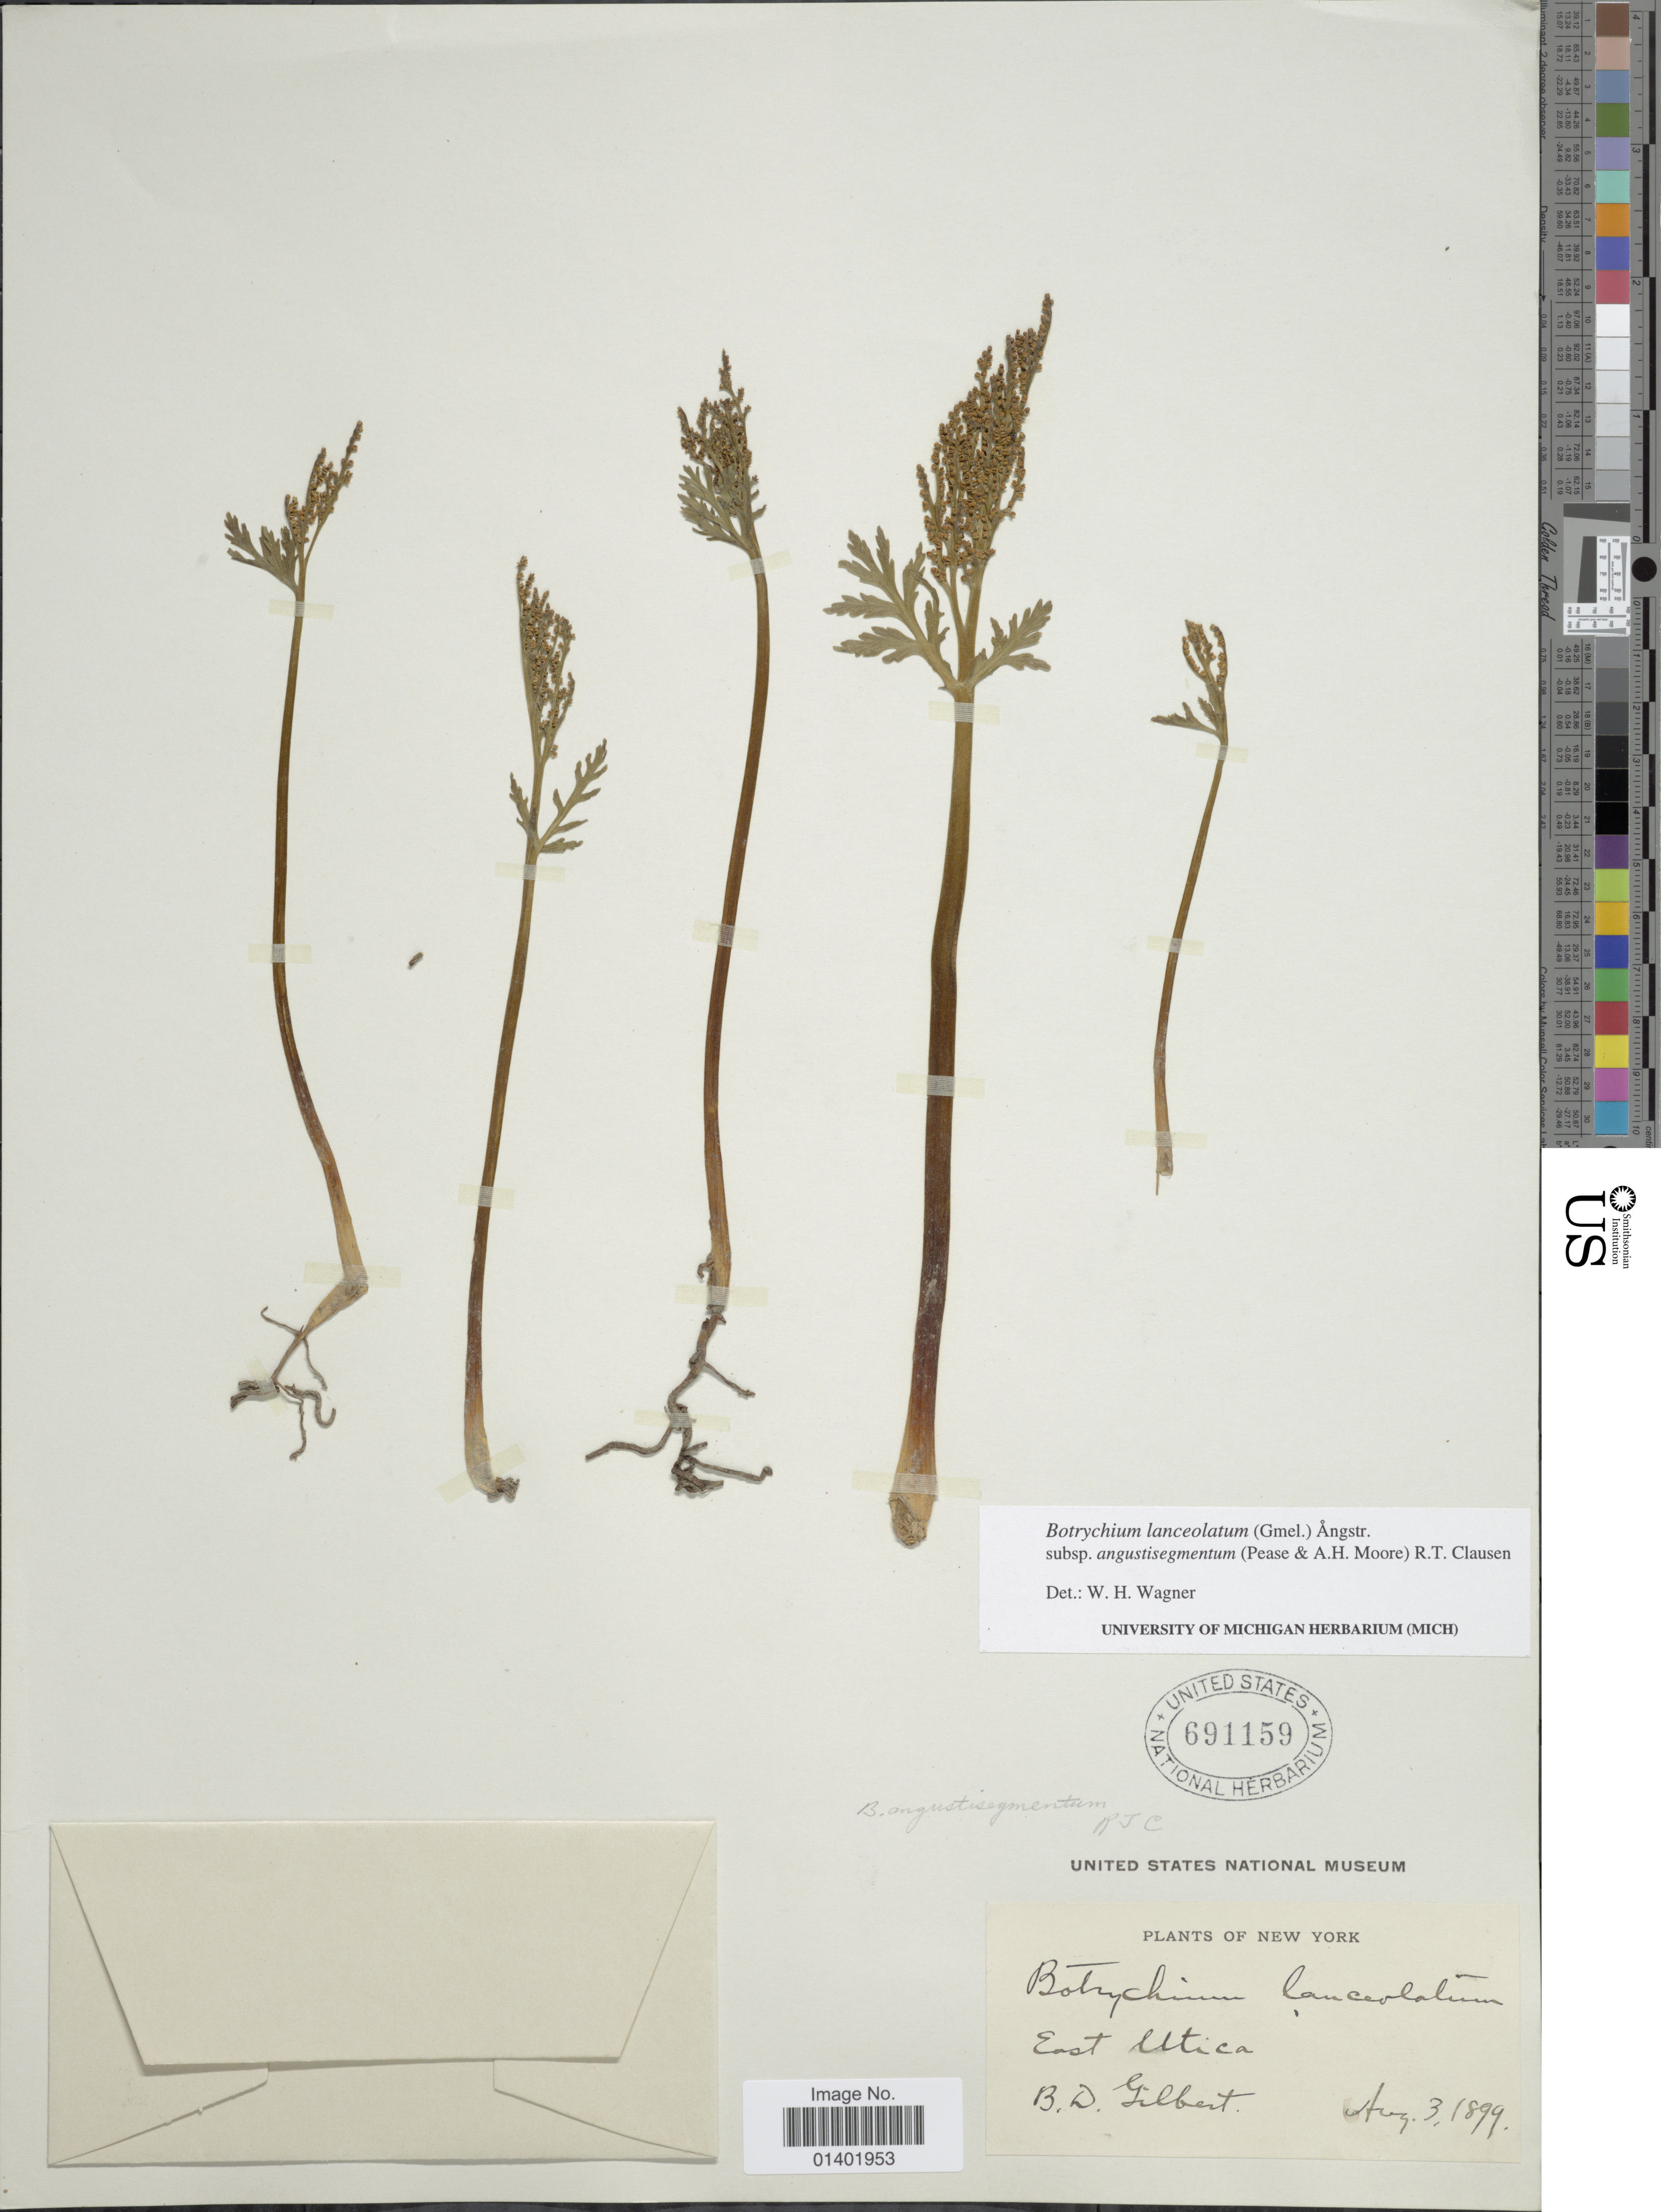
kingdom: Plantae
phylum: Tracheophyta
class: Polypodiopsida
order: Ophioglossales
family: Ophioglossaceae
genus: Botrychium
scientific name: Botrychium lanceolatum subsp. angustisegmentum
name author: (Pease & A.H. Moore) R.T. Clausen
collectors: B. Gilbert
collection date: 1899-08-03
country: United States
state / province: New York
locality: East Utica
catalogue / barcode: US 691159